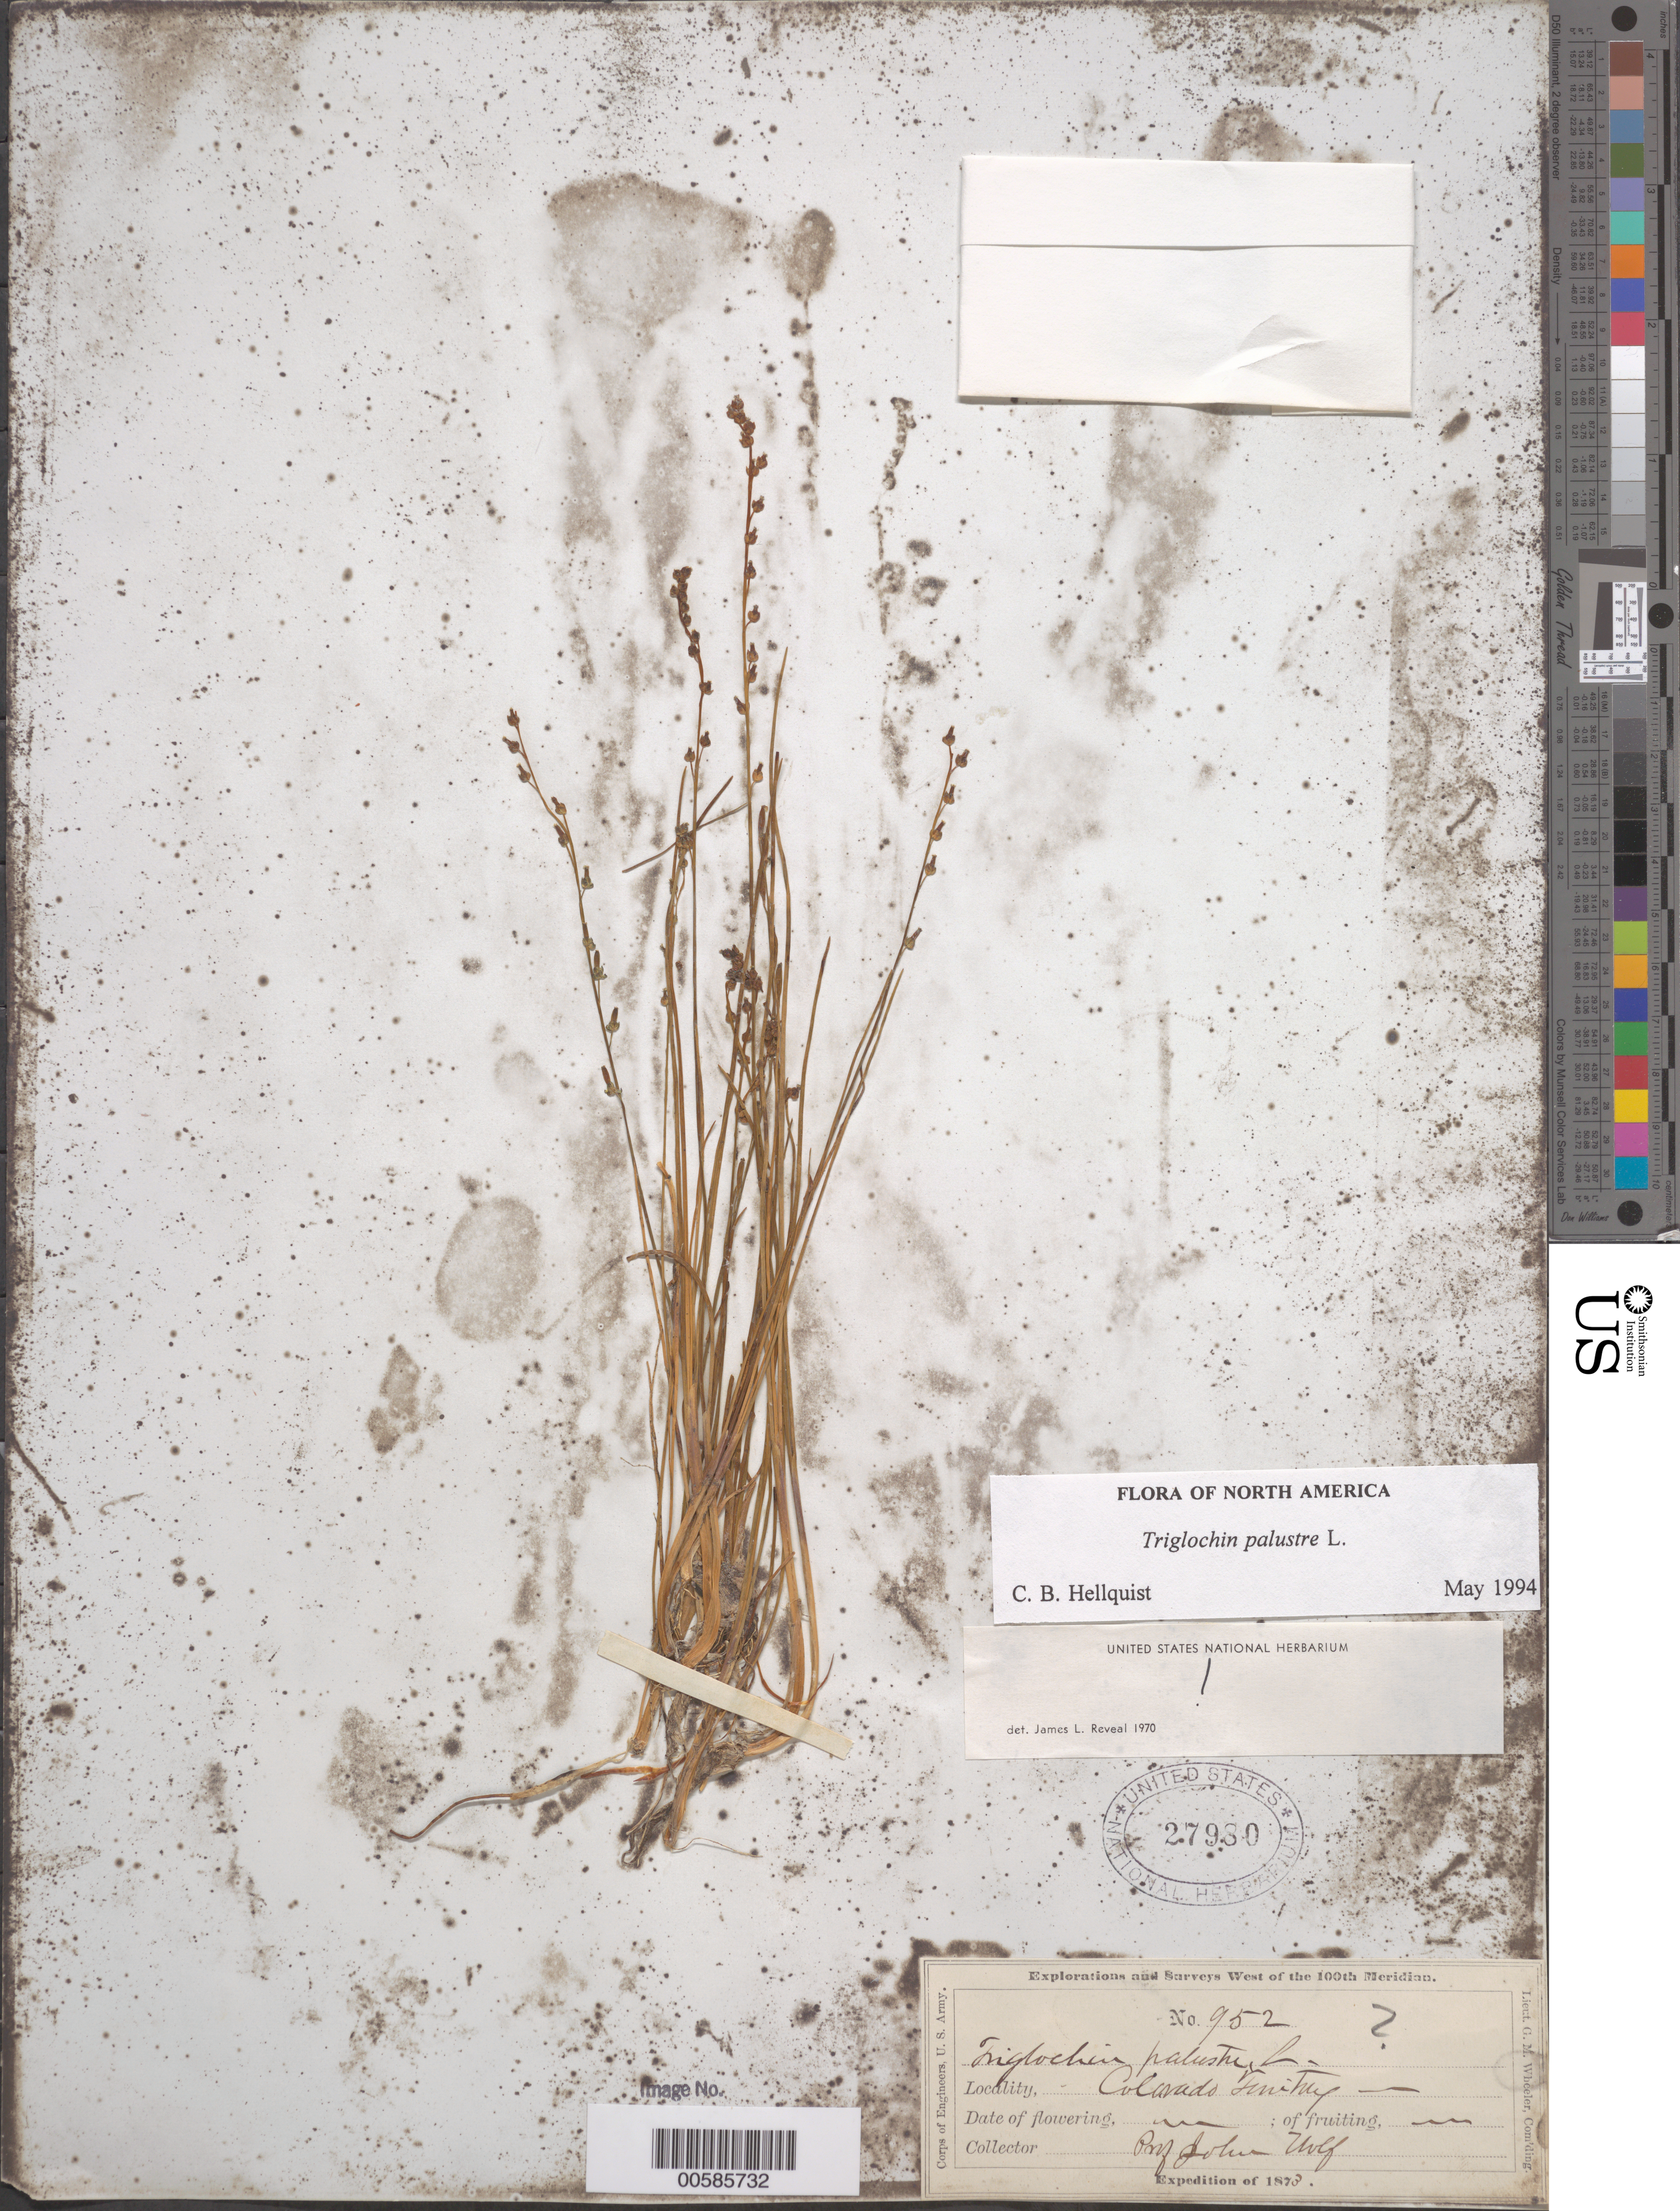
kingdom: Plantae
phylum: Tracheophyta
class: Liliopsida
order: Alismatales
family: Juncaginaceae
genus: Triglochin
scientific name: Triglochin palustris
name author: L.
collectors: J. Wolf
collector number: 952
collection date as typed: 1873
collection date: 1873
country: United States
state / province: Colorado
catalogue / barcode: US 27980